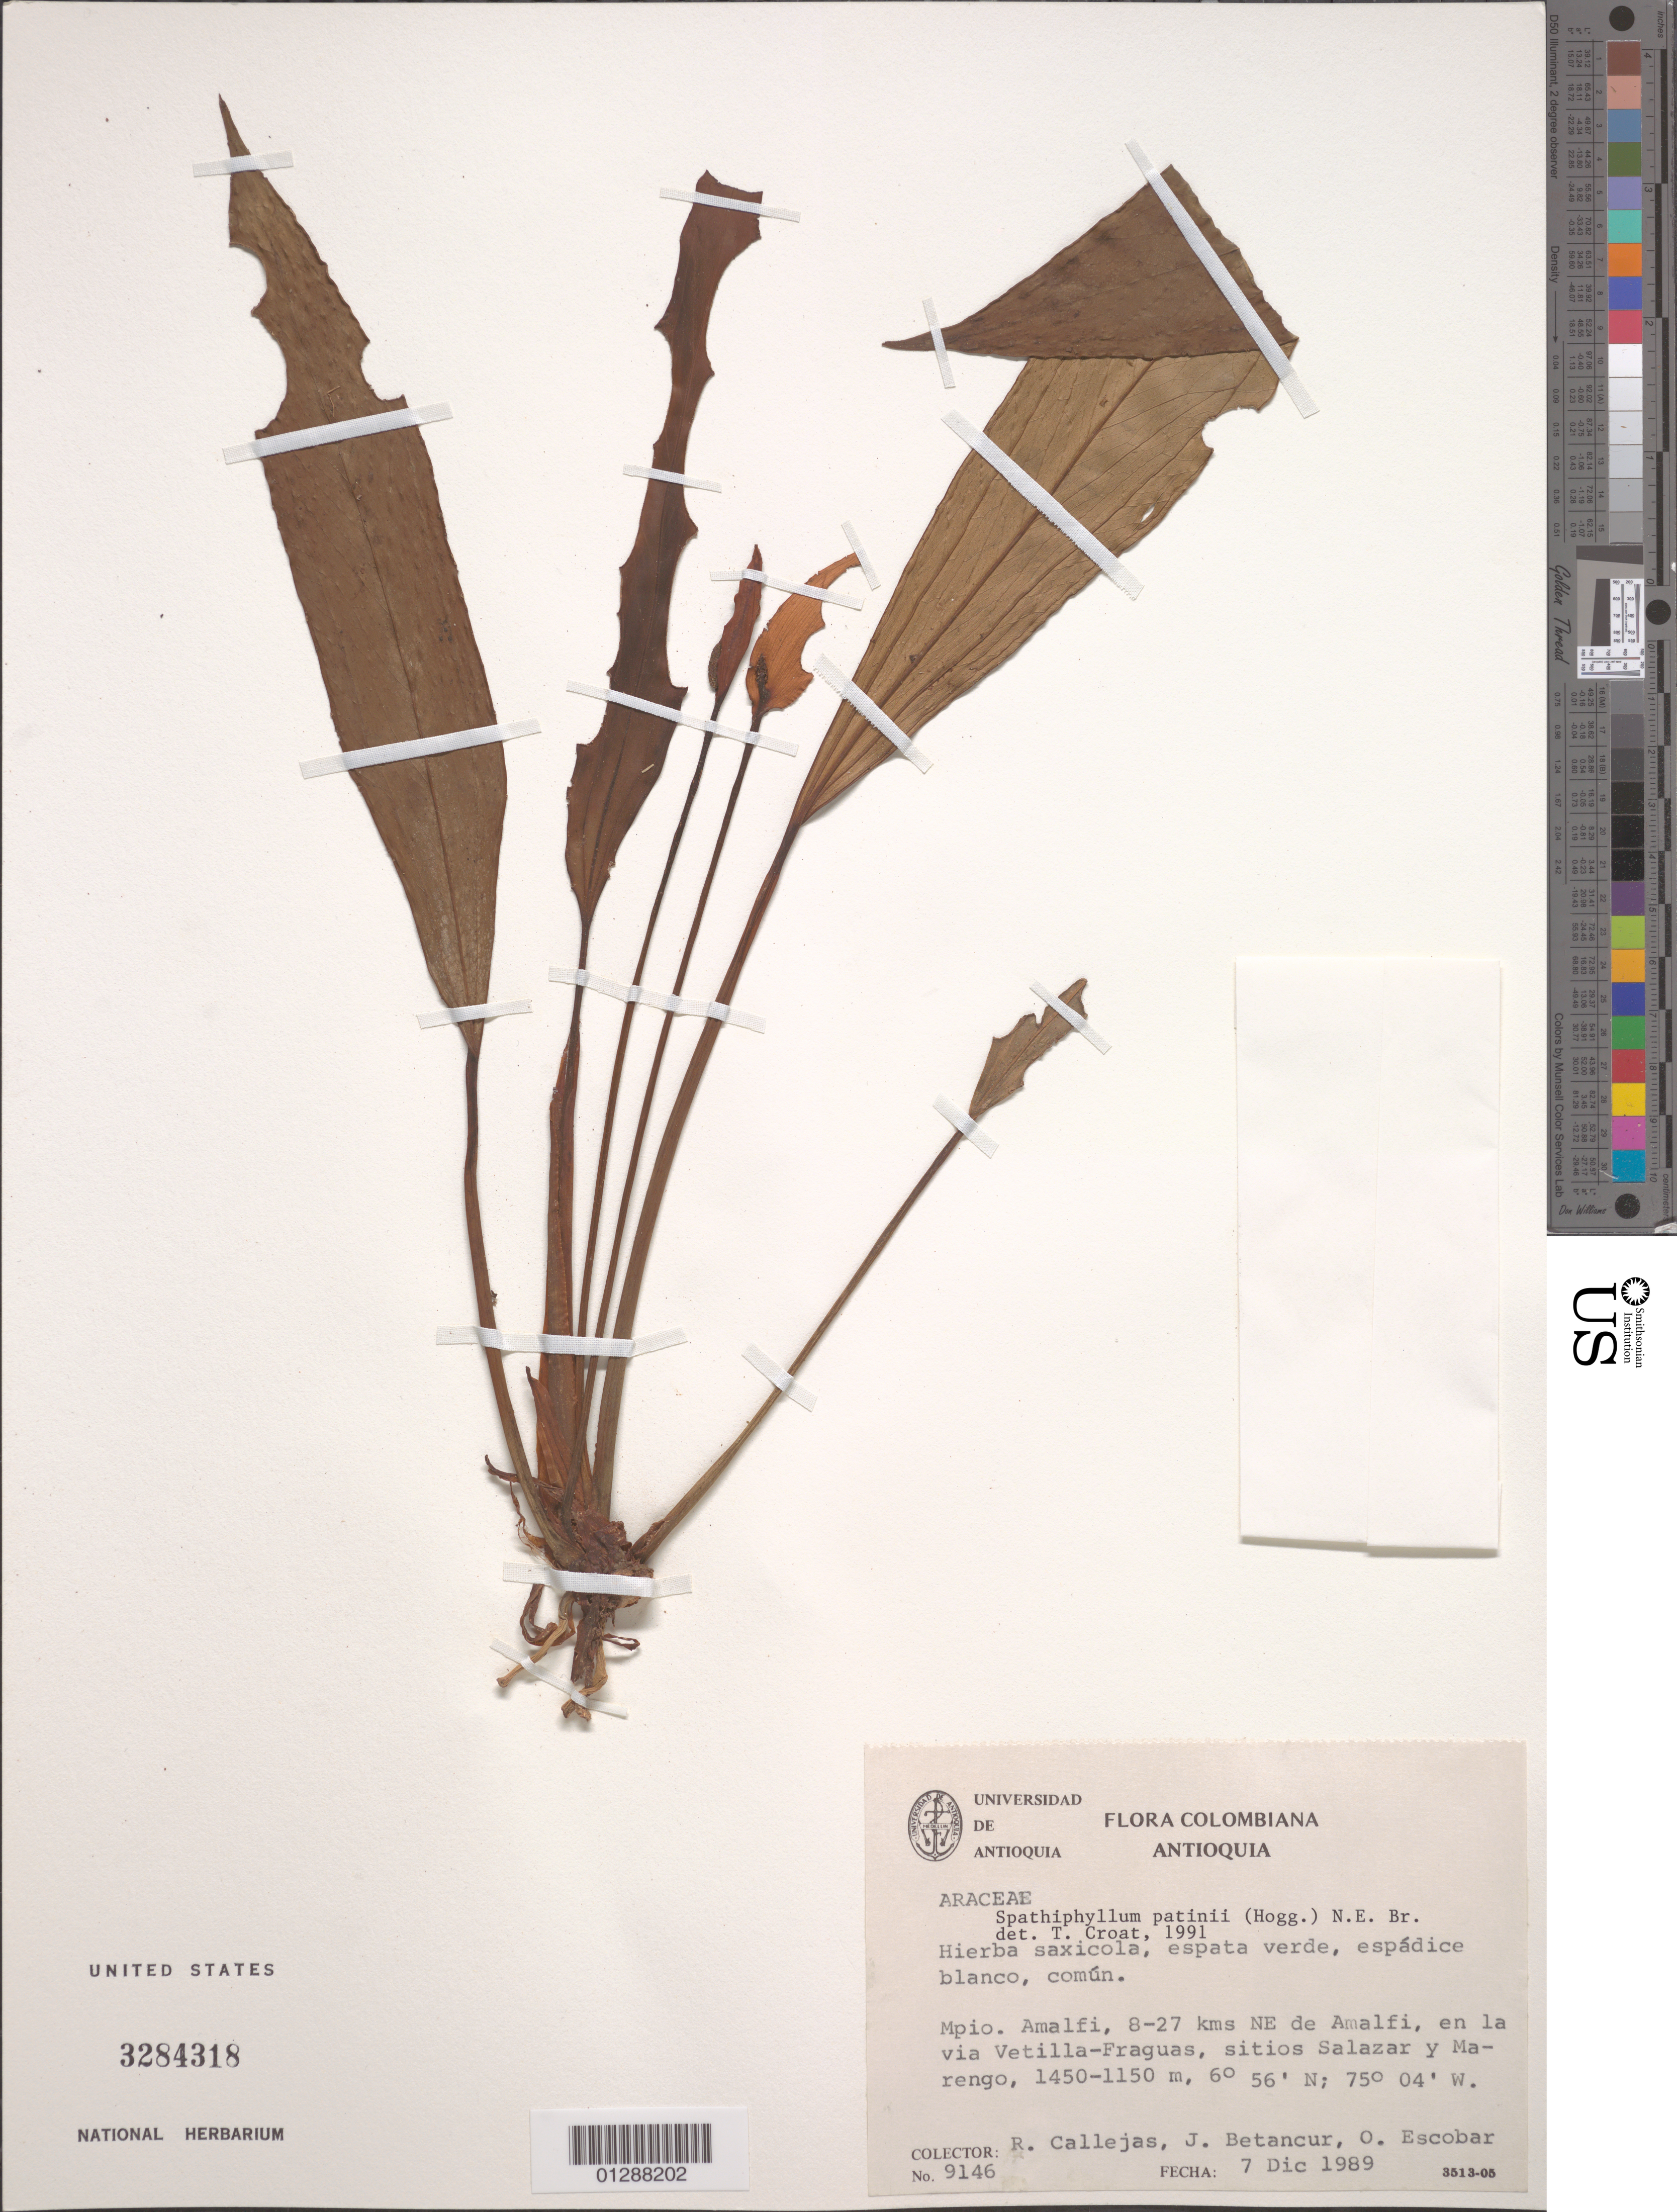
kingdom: Plantae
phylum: Tracheophyta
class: Liliopsida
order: Alismatales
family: Araceae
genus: Spathiphyllum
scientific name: Spathiphyllum patinii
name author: (R. Hogg) N.E. Br.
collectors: R. Callejas, J. Betancur & O. Escobar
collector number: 9146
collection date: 1989-12-07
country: Colombia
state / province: Antioquia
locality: Mpio. Amalfi, 8-27 kms NE de Amalfi, en la via Vetilla-Fraguas, sitios Salazar y Marengo.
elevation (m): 1150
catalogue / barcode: US 3284318